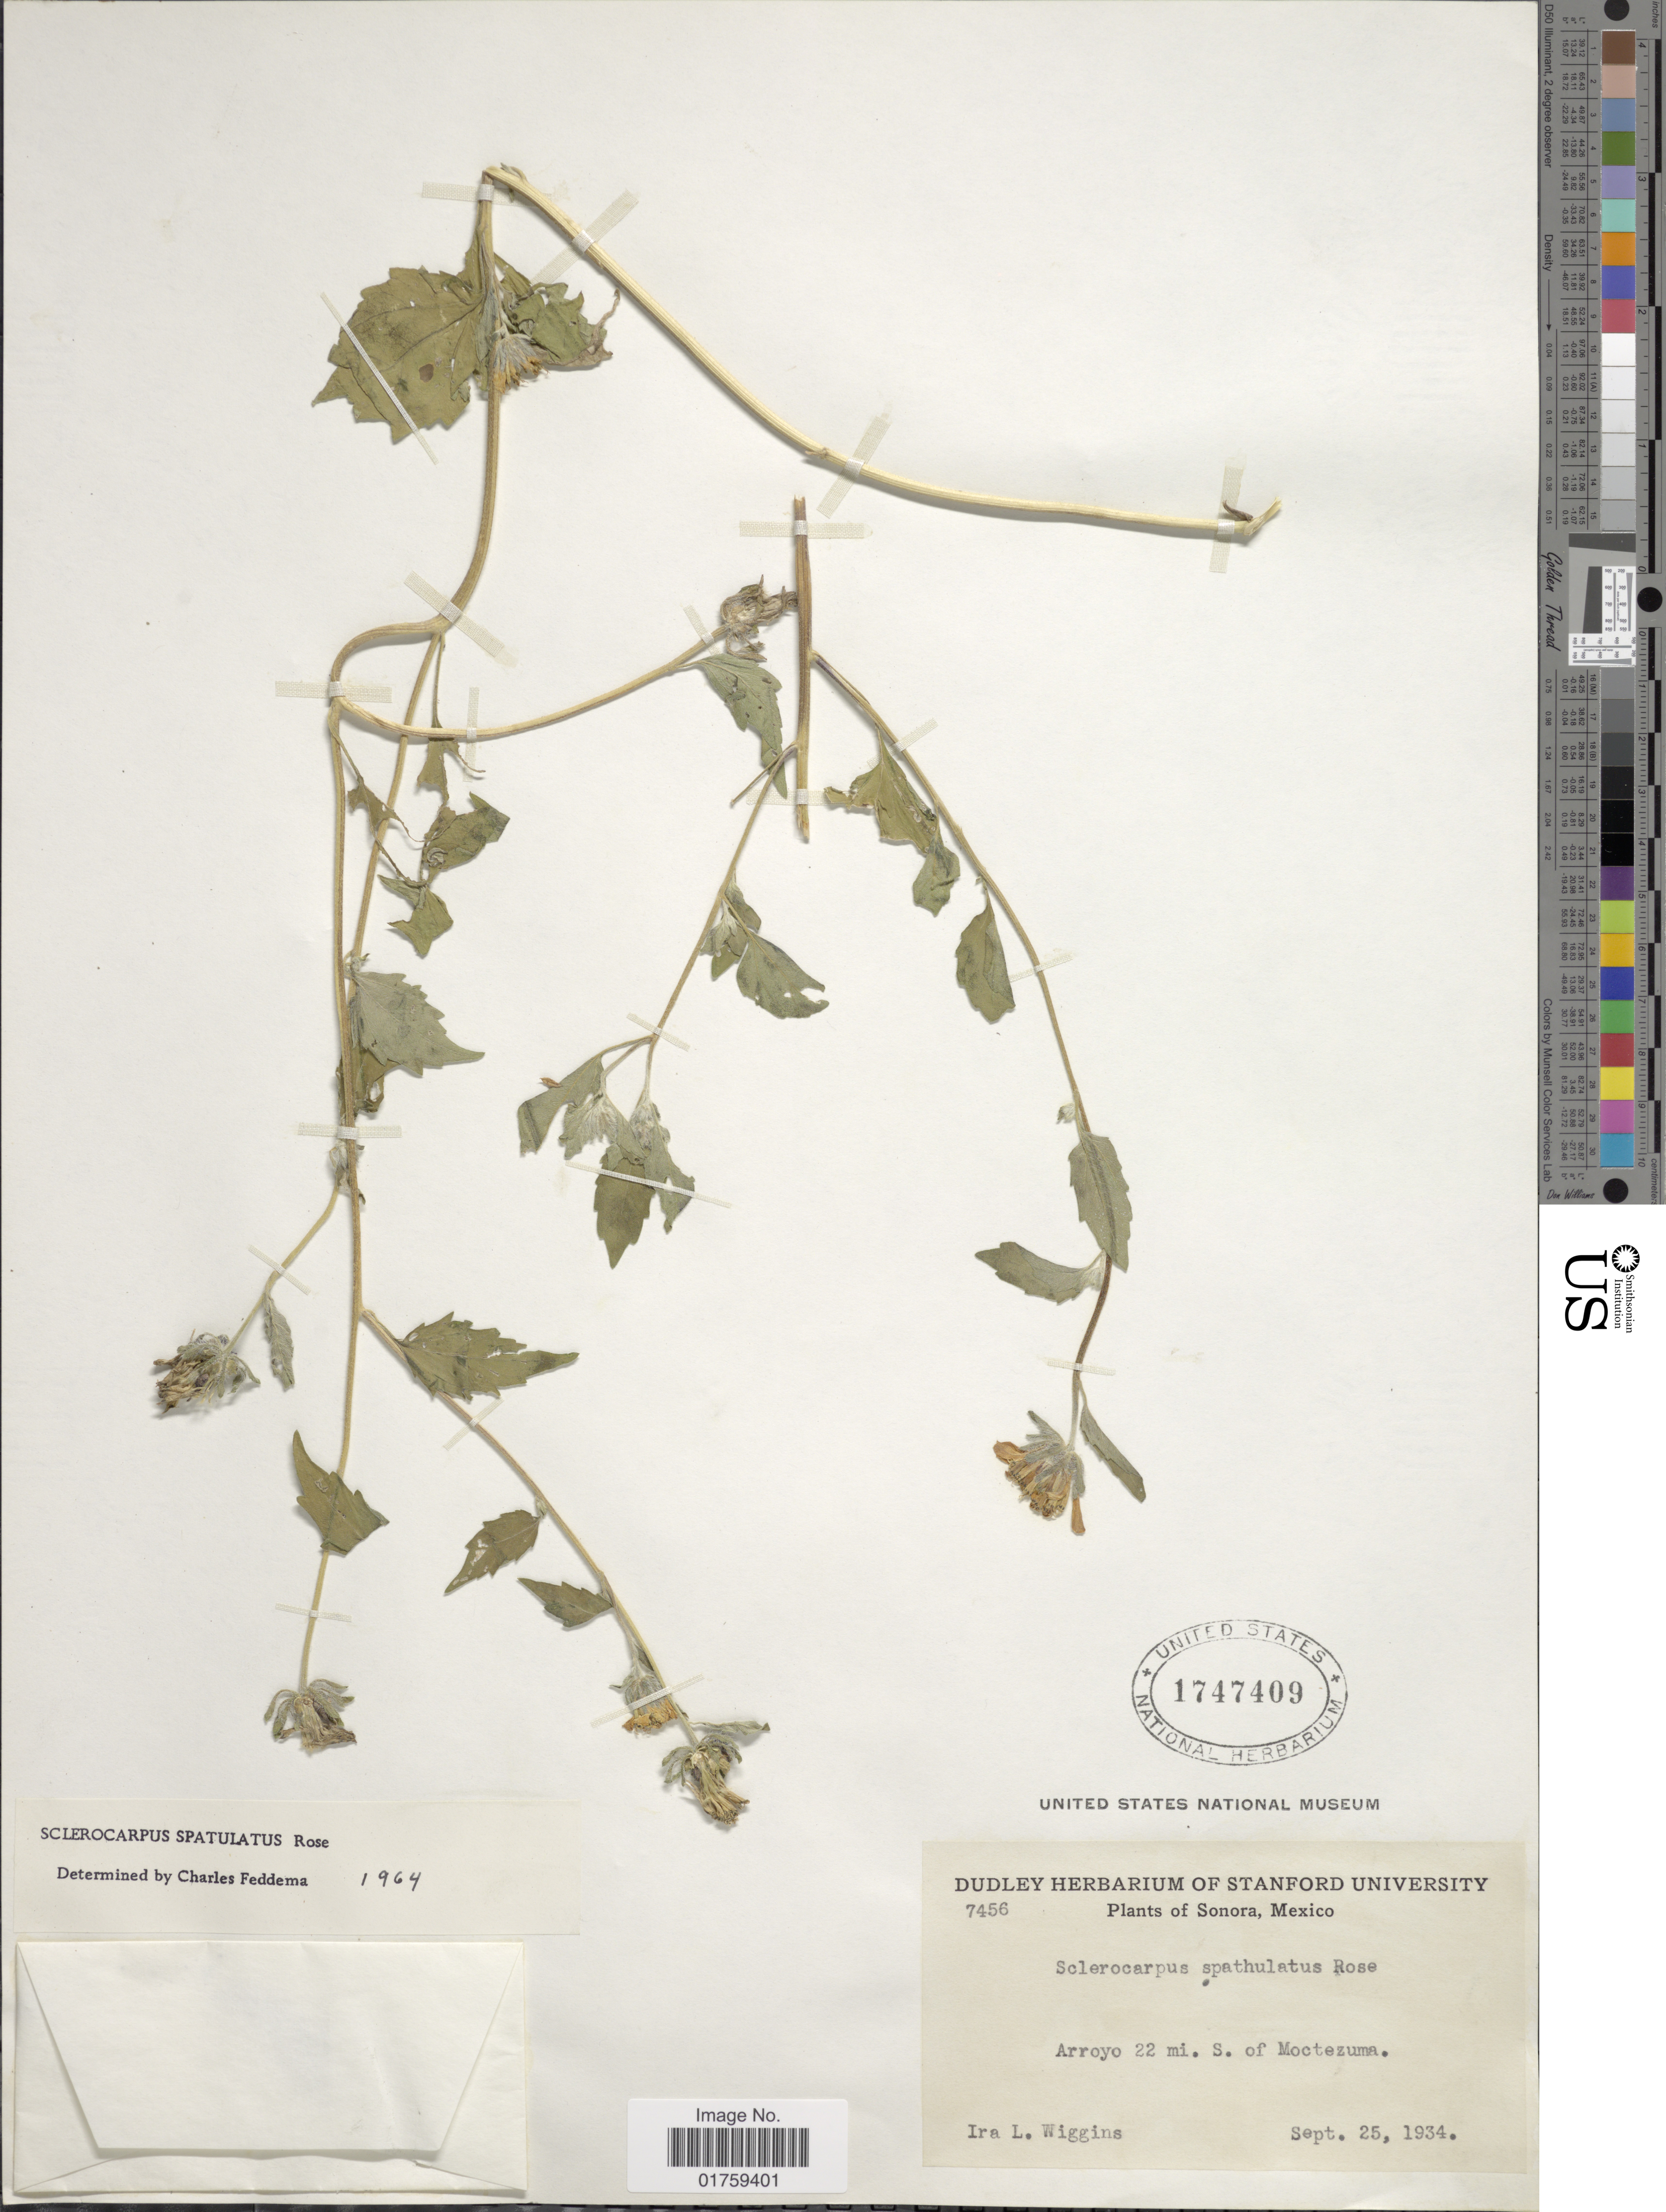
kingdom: Plantae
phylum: Tracheophyta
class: Magnoliopsida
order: Asterales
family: Asteraceae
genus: Sclerocarpus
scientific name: Sclerocarpus spatulatus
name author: Rose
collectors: I. L. Wiggins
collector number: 7456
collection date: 1934-09-25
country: Mexico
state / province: Sonora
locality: Sonora, Mexico. Arroyo 22 mi. S. of Moctezuma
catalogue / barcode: US 1747409